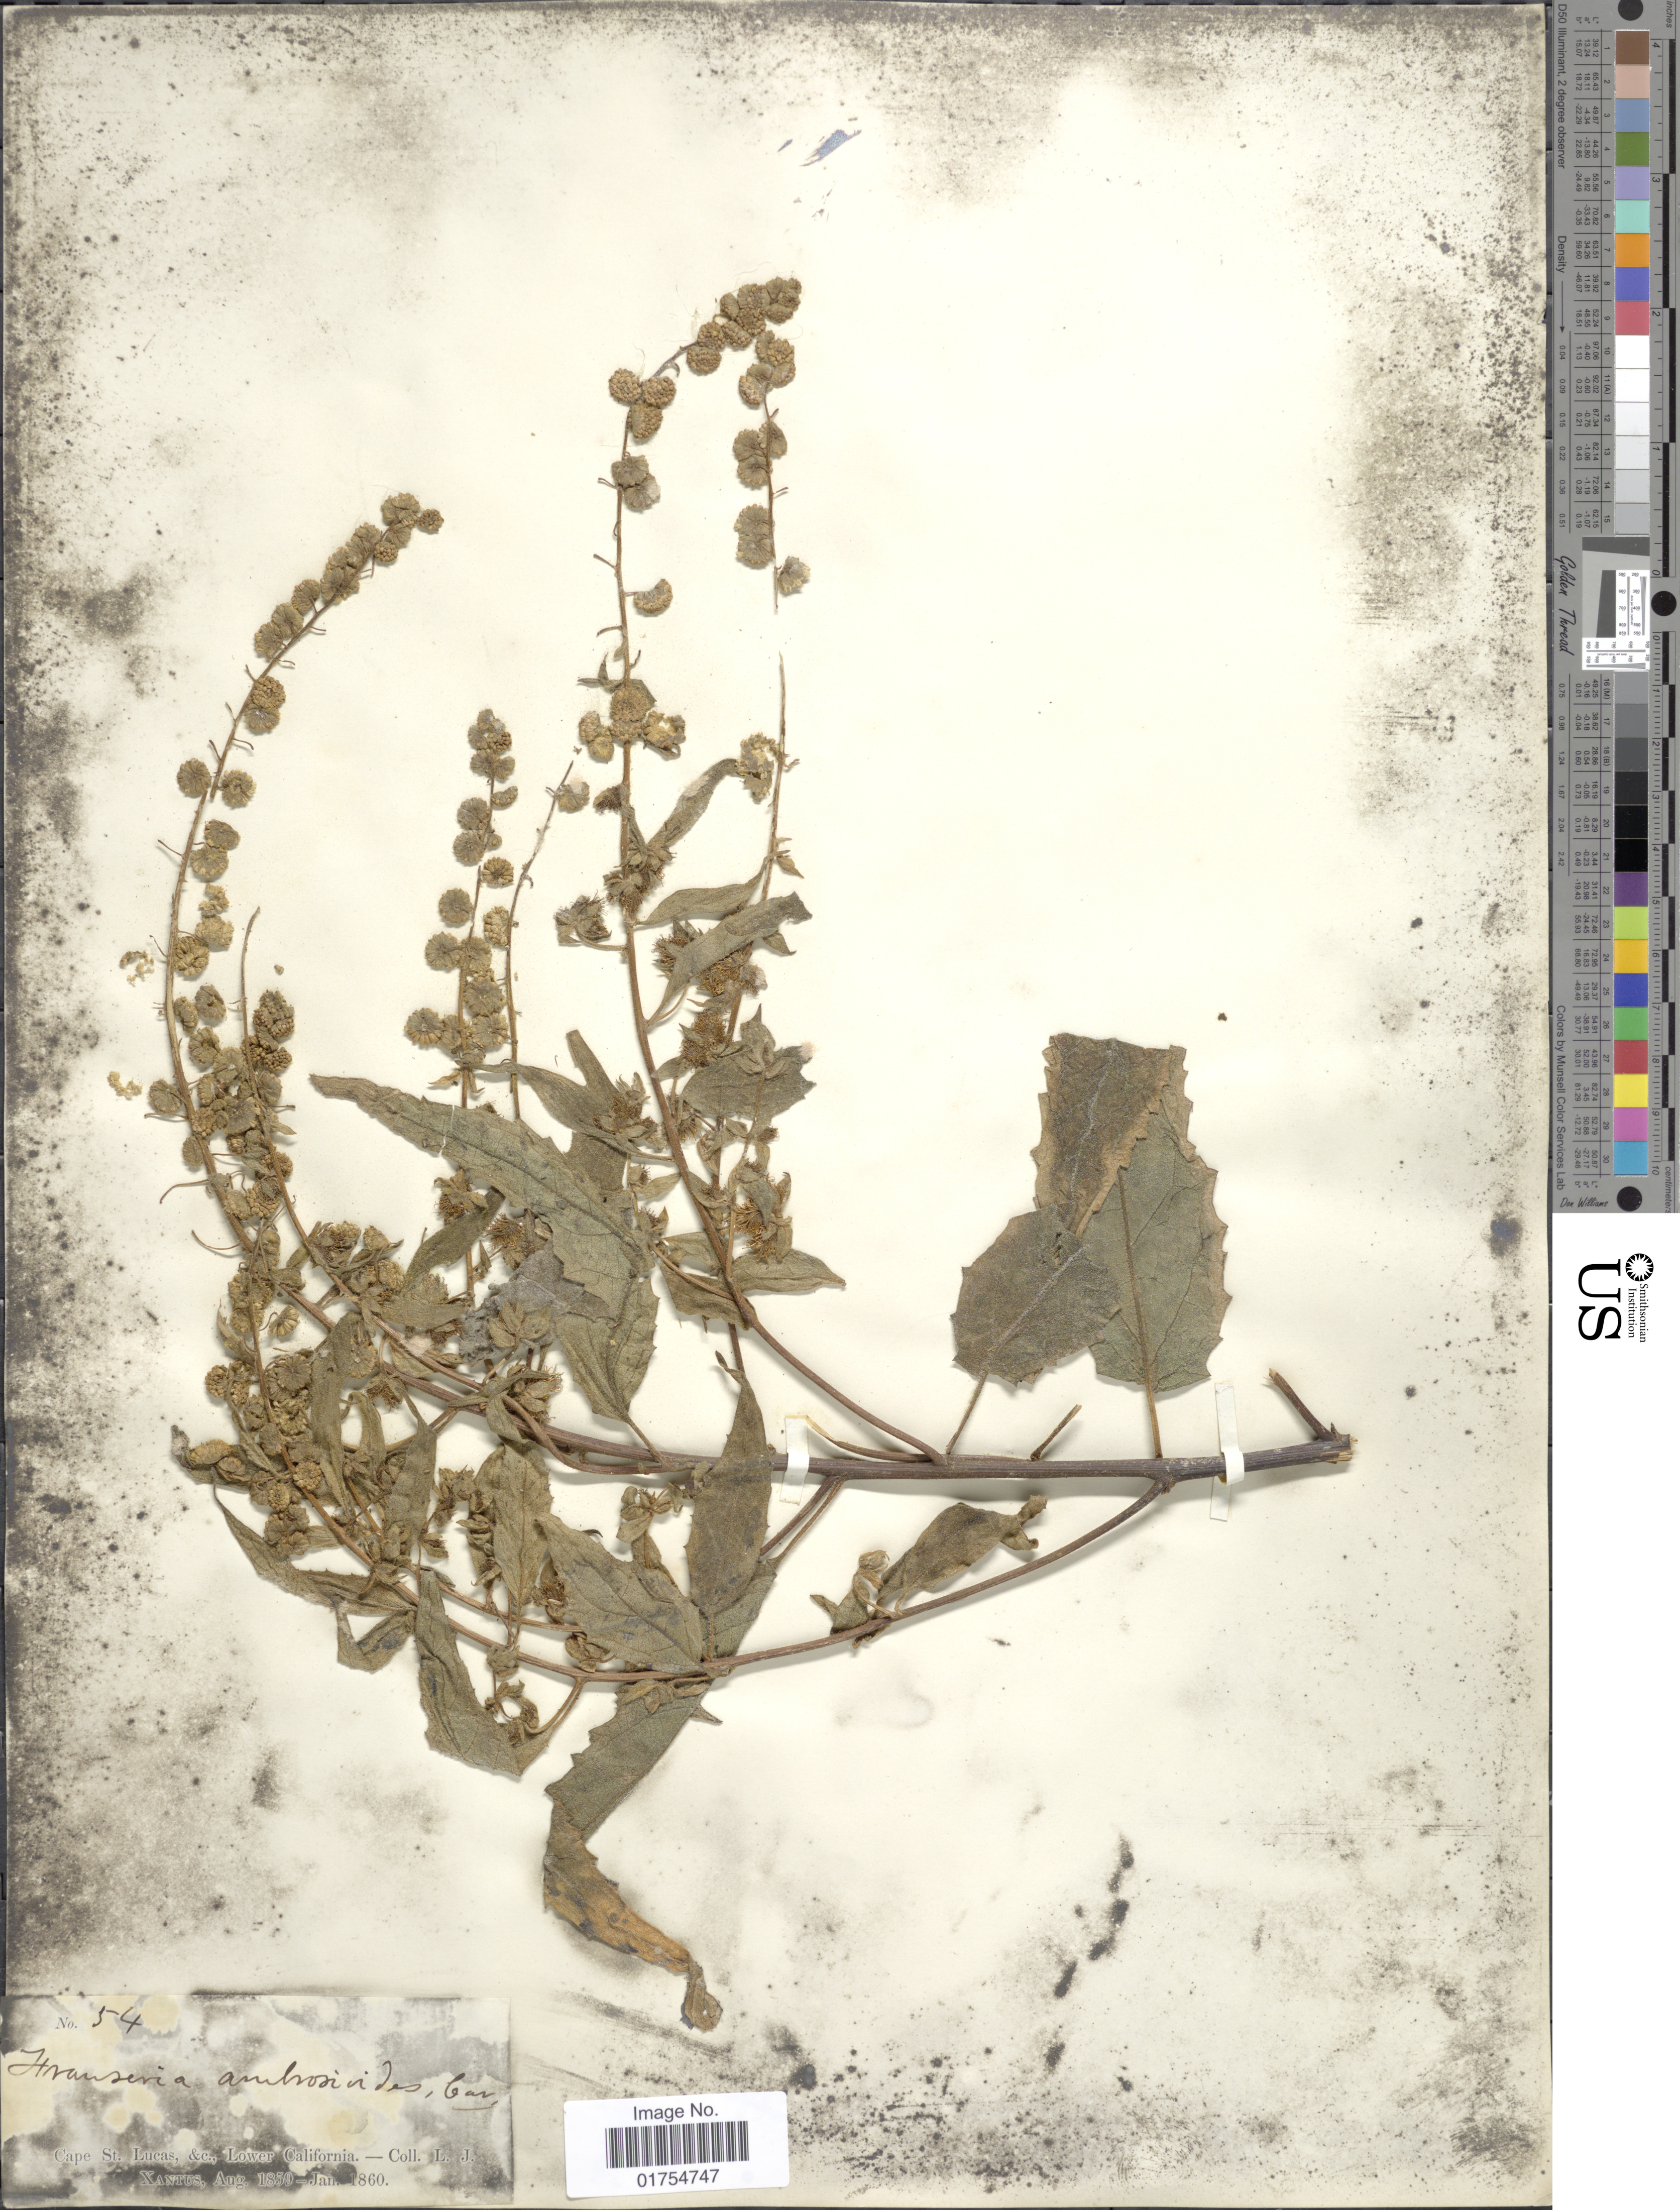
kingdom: Plantae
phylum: Tracheophyta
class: Magnoliopsida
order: Asterales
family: Asteraceae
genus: Franseria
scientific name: Franseria ambrosioides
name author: Cav.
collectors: L. J. Xantus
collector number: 54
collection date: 1859-08/1860-01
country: Mexico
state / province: Baja California Sur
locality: Lower California. Cape St. Lucas